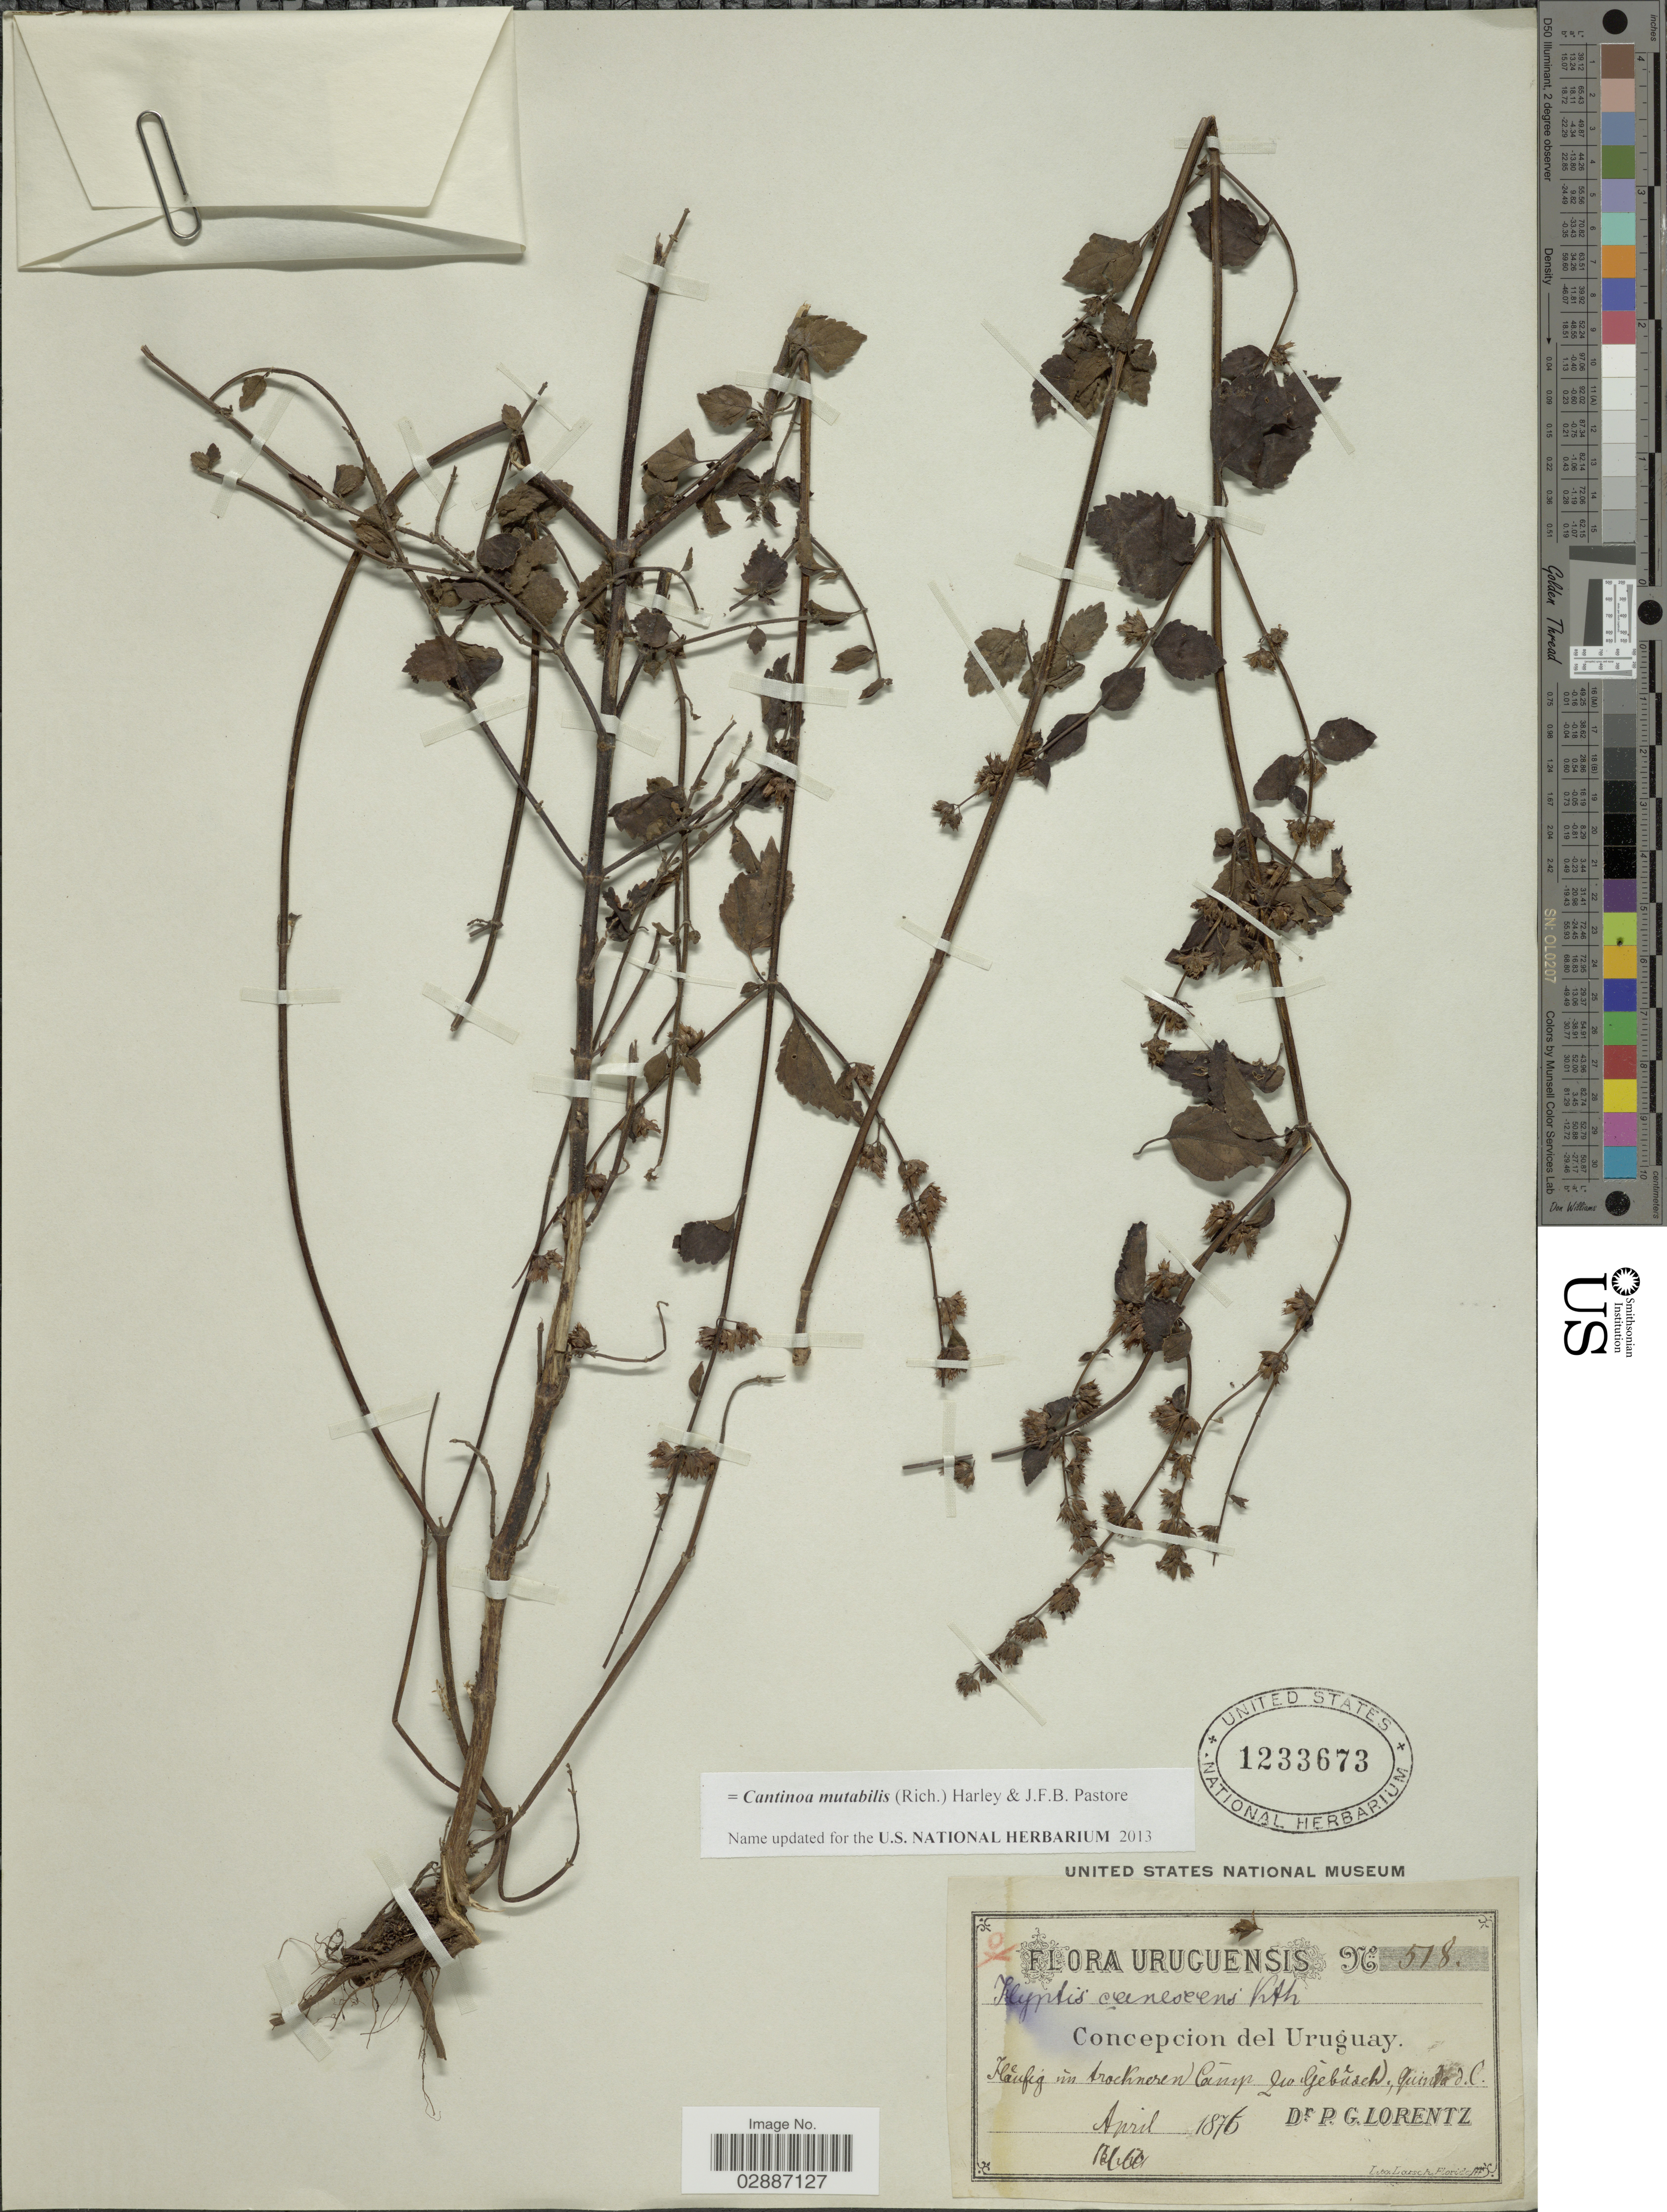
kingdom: Plantae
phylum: Tracheophyta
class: Magnoliopsida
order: Lamiales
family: Lamiaceae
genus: Cantinoa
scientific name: Cantinoa mutabilis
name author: (Epling) Harley & J.F.B. Pastore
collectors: P. G. Lorentz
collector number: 518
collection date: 1876-04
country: Uruguay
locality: Concepcion del Uruguay. Camp zw Gebasch; Quinta d.C.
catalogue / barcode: US 1233673